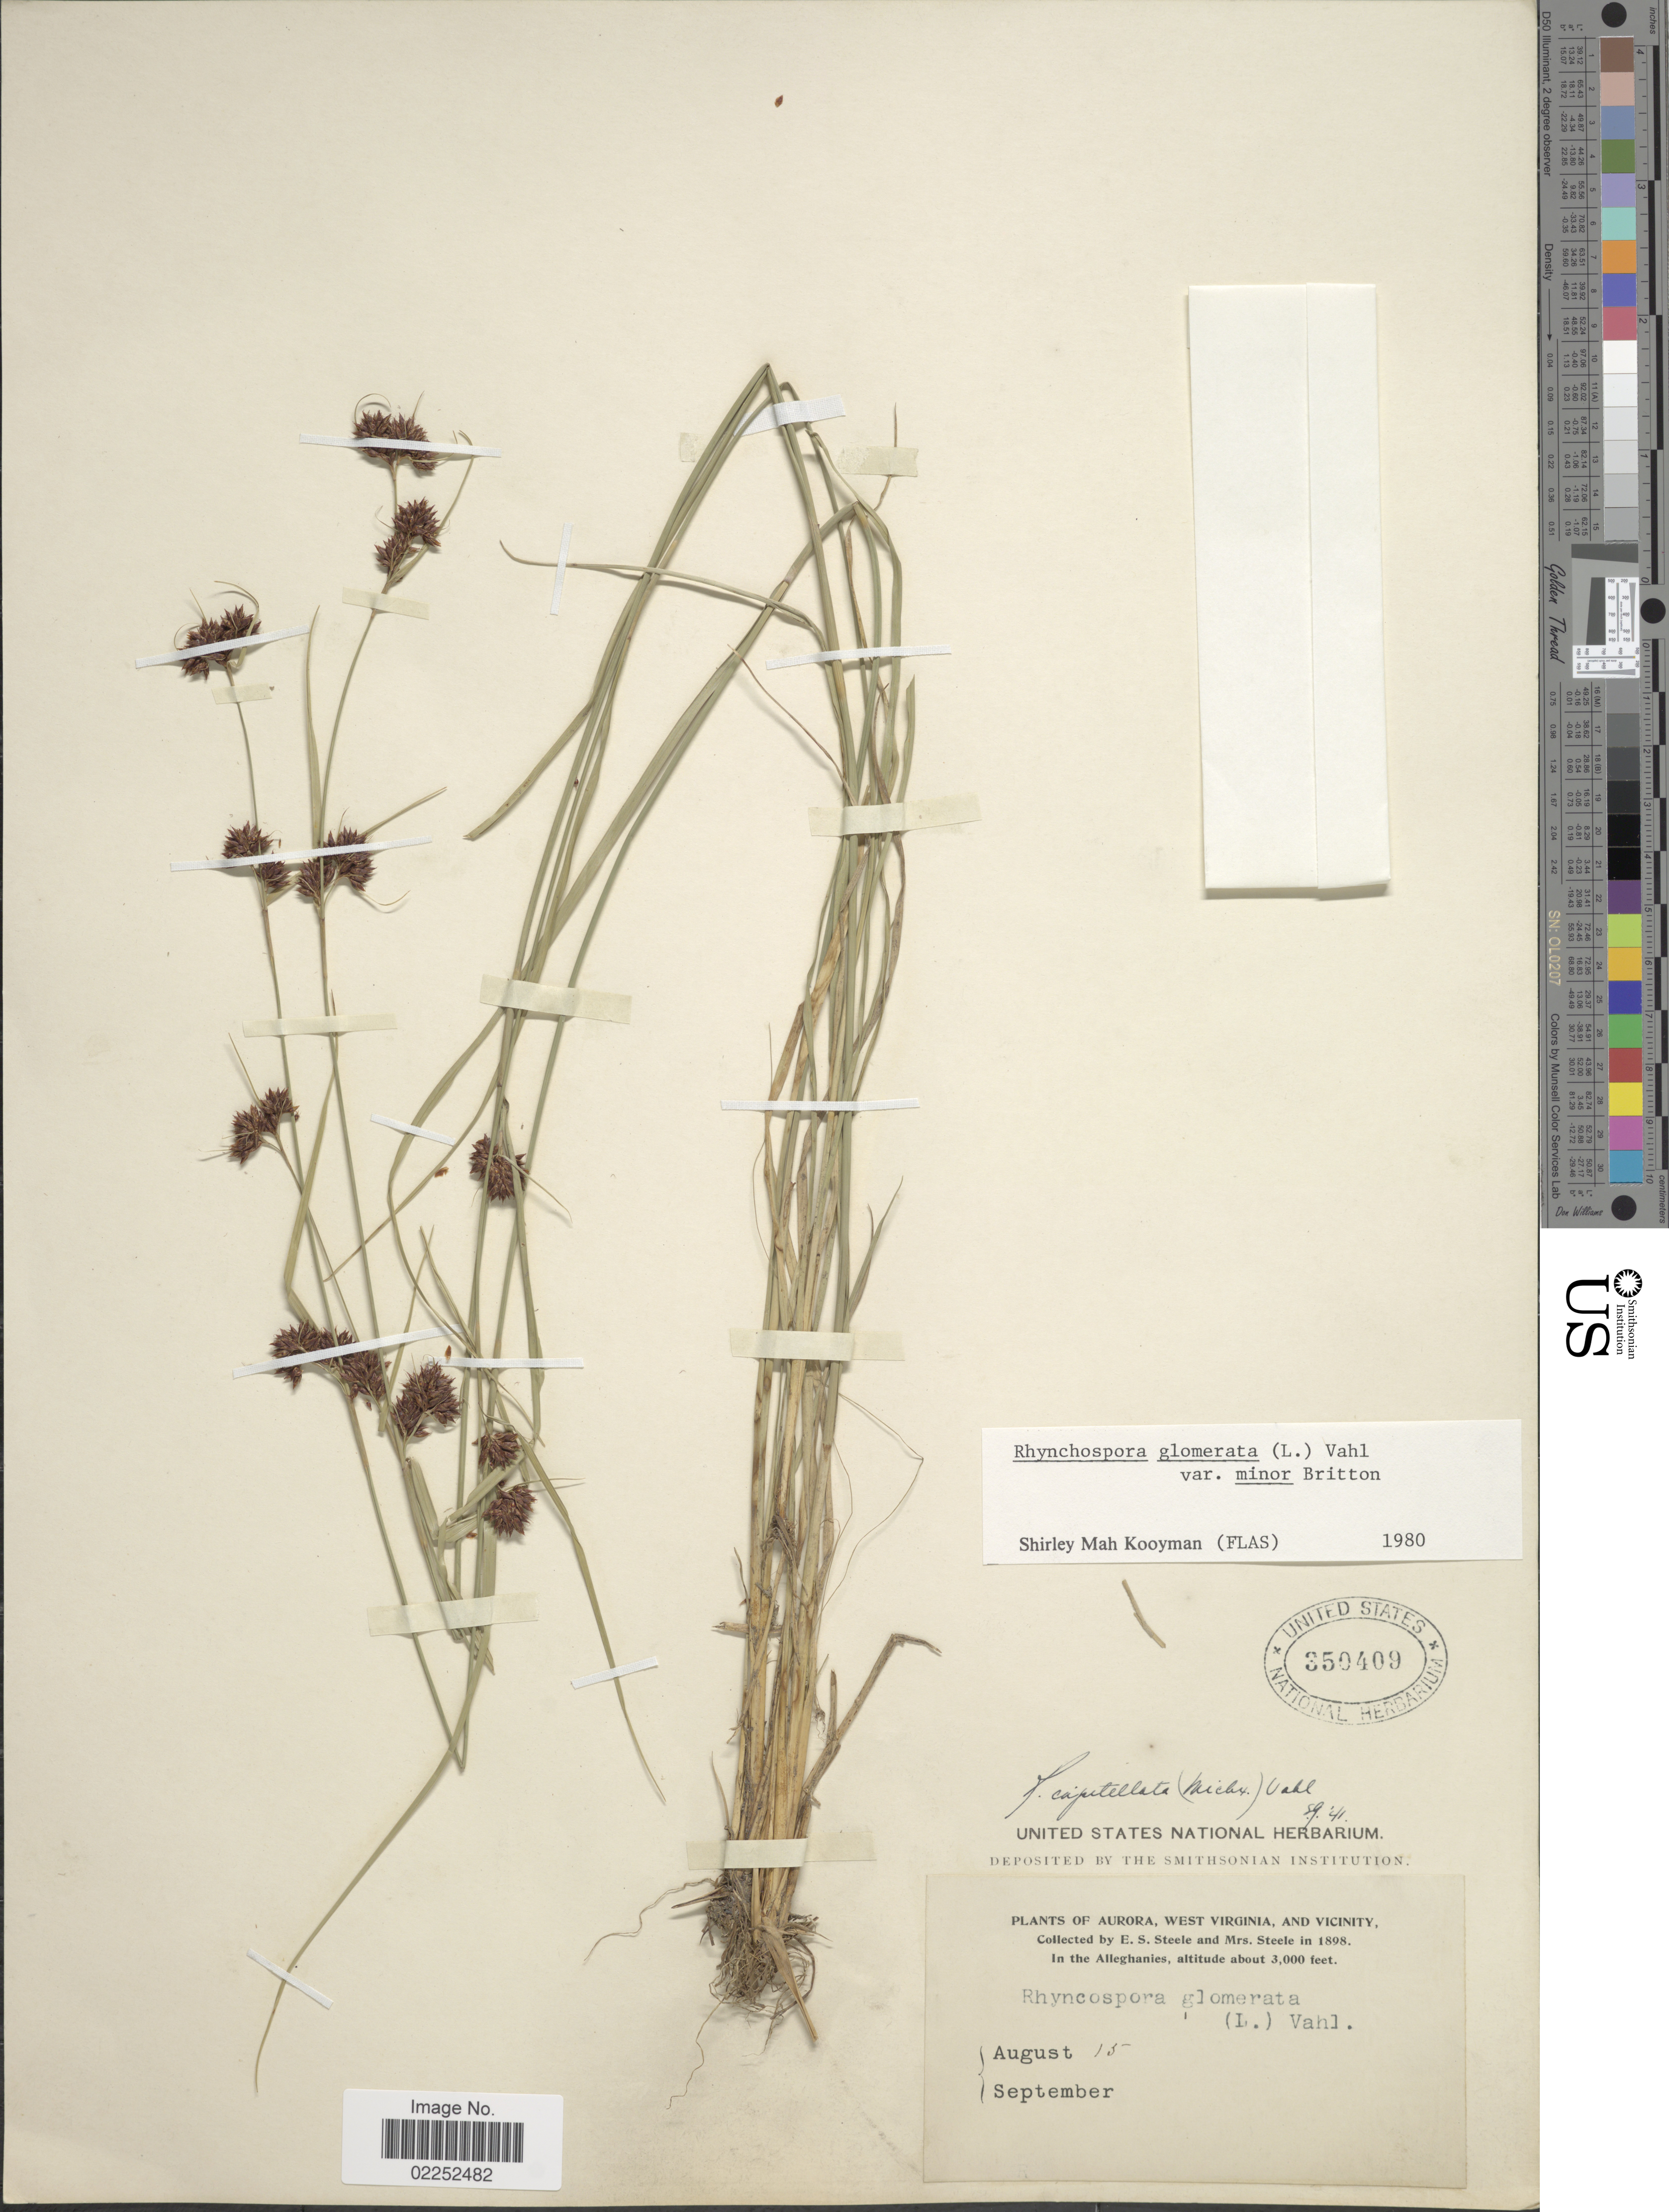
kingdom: Plantae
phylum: Tracheophyta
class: Liliopsida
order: Poales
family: Cyperaceae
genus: Rhynchospora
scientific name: Rhynchospora capitellata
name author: (Michx.) Vahl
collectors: E. Steele & Mrs. E. S. Steele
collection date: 1898-08-15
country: United States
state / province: West Virginia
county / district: Preston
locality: Aurora, and Vicinity, In the Alleghanies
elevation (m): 914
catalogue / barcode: US 350409